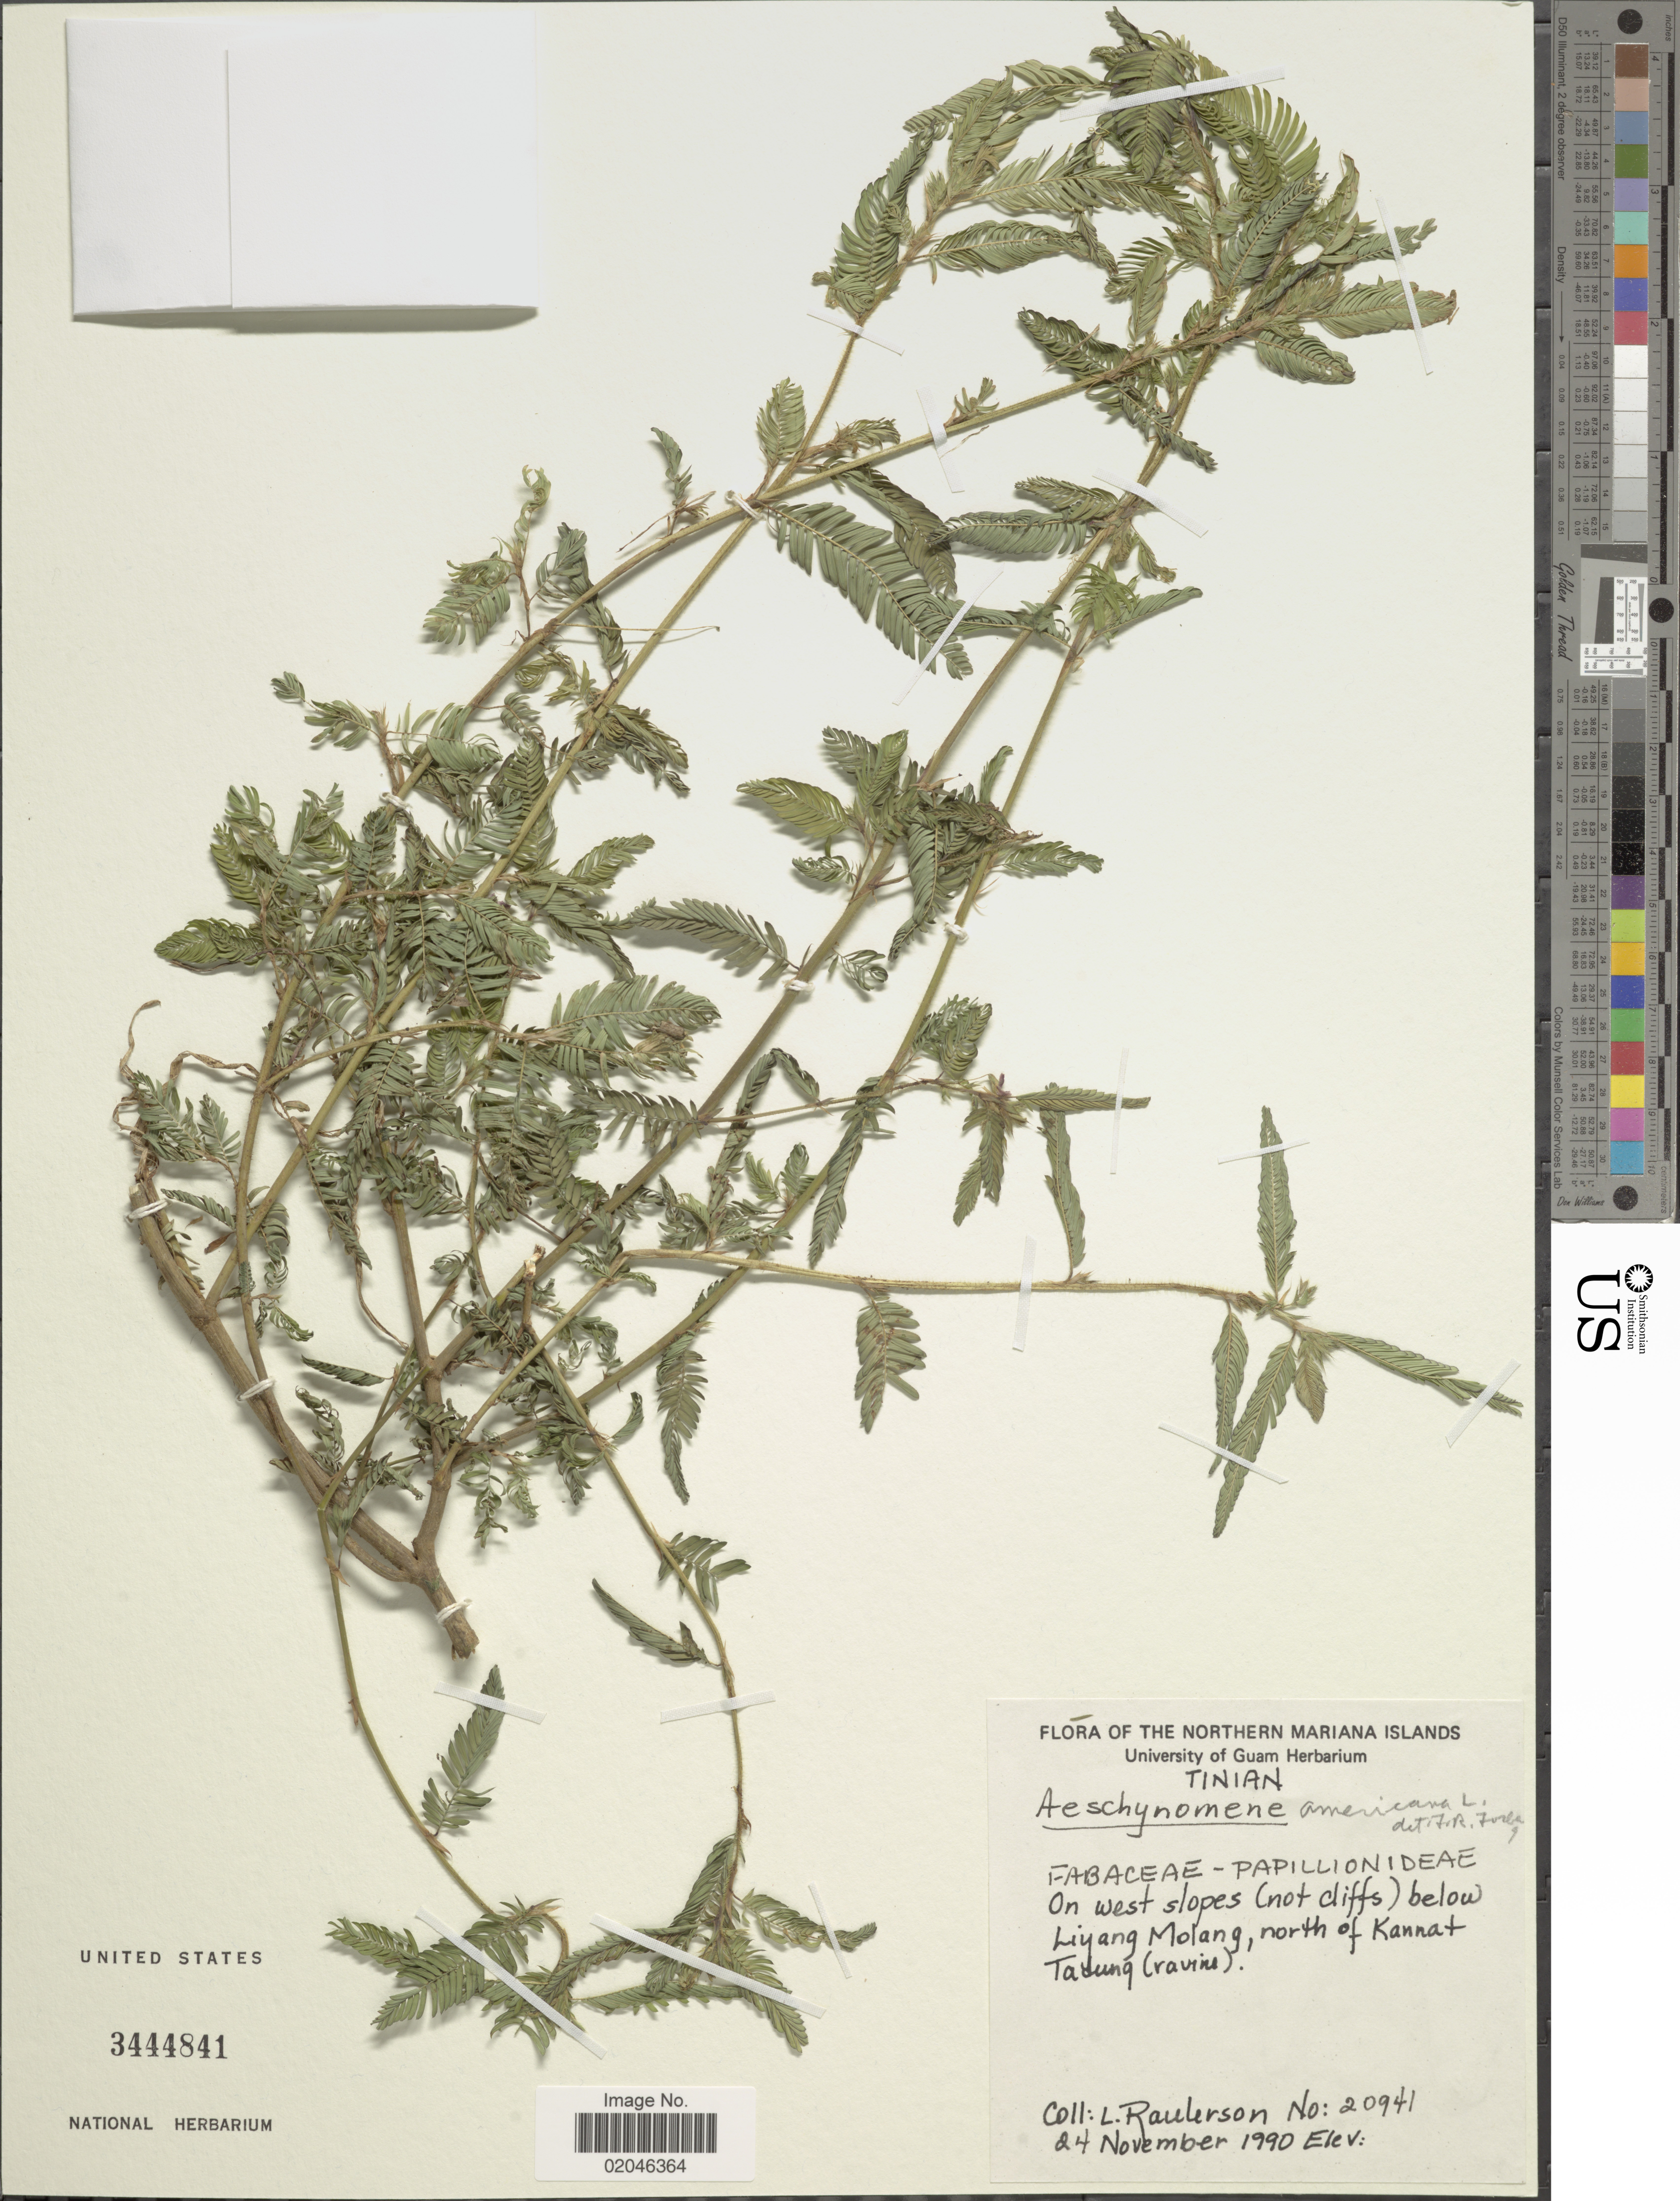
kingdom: Plantae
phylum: Tracheophyta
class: Magnoliopsida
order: Fabales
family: Fabaceae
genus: Aeschynomene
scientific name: Aeschynomene americana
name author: L.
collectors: L. Raulerson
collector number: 20941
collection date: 1990-11-24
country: Northern Mariana Islands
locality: On west slopes (not cliffs) below Liyang Molang, north of Kannat Tasung [interpreted] (ravine)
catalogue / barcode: US 3444841